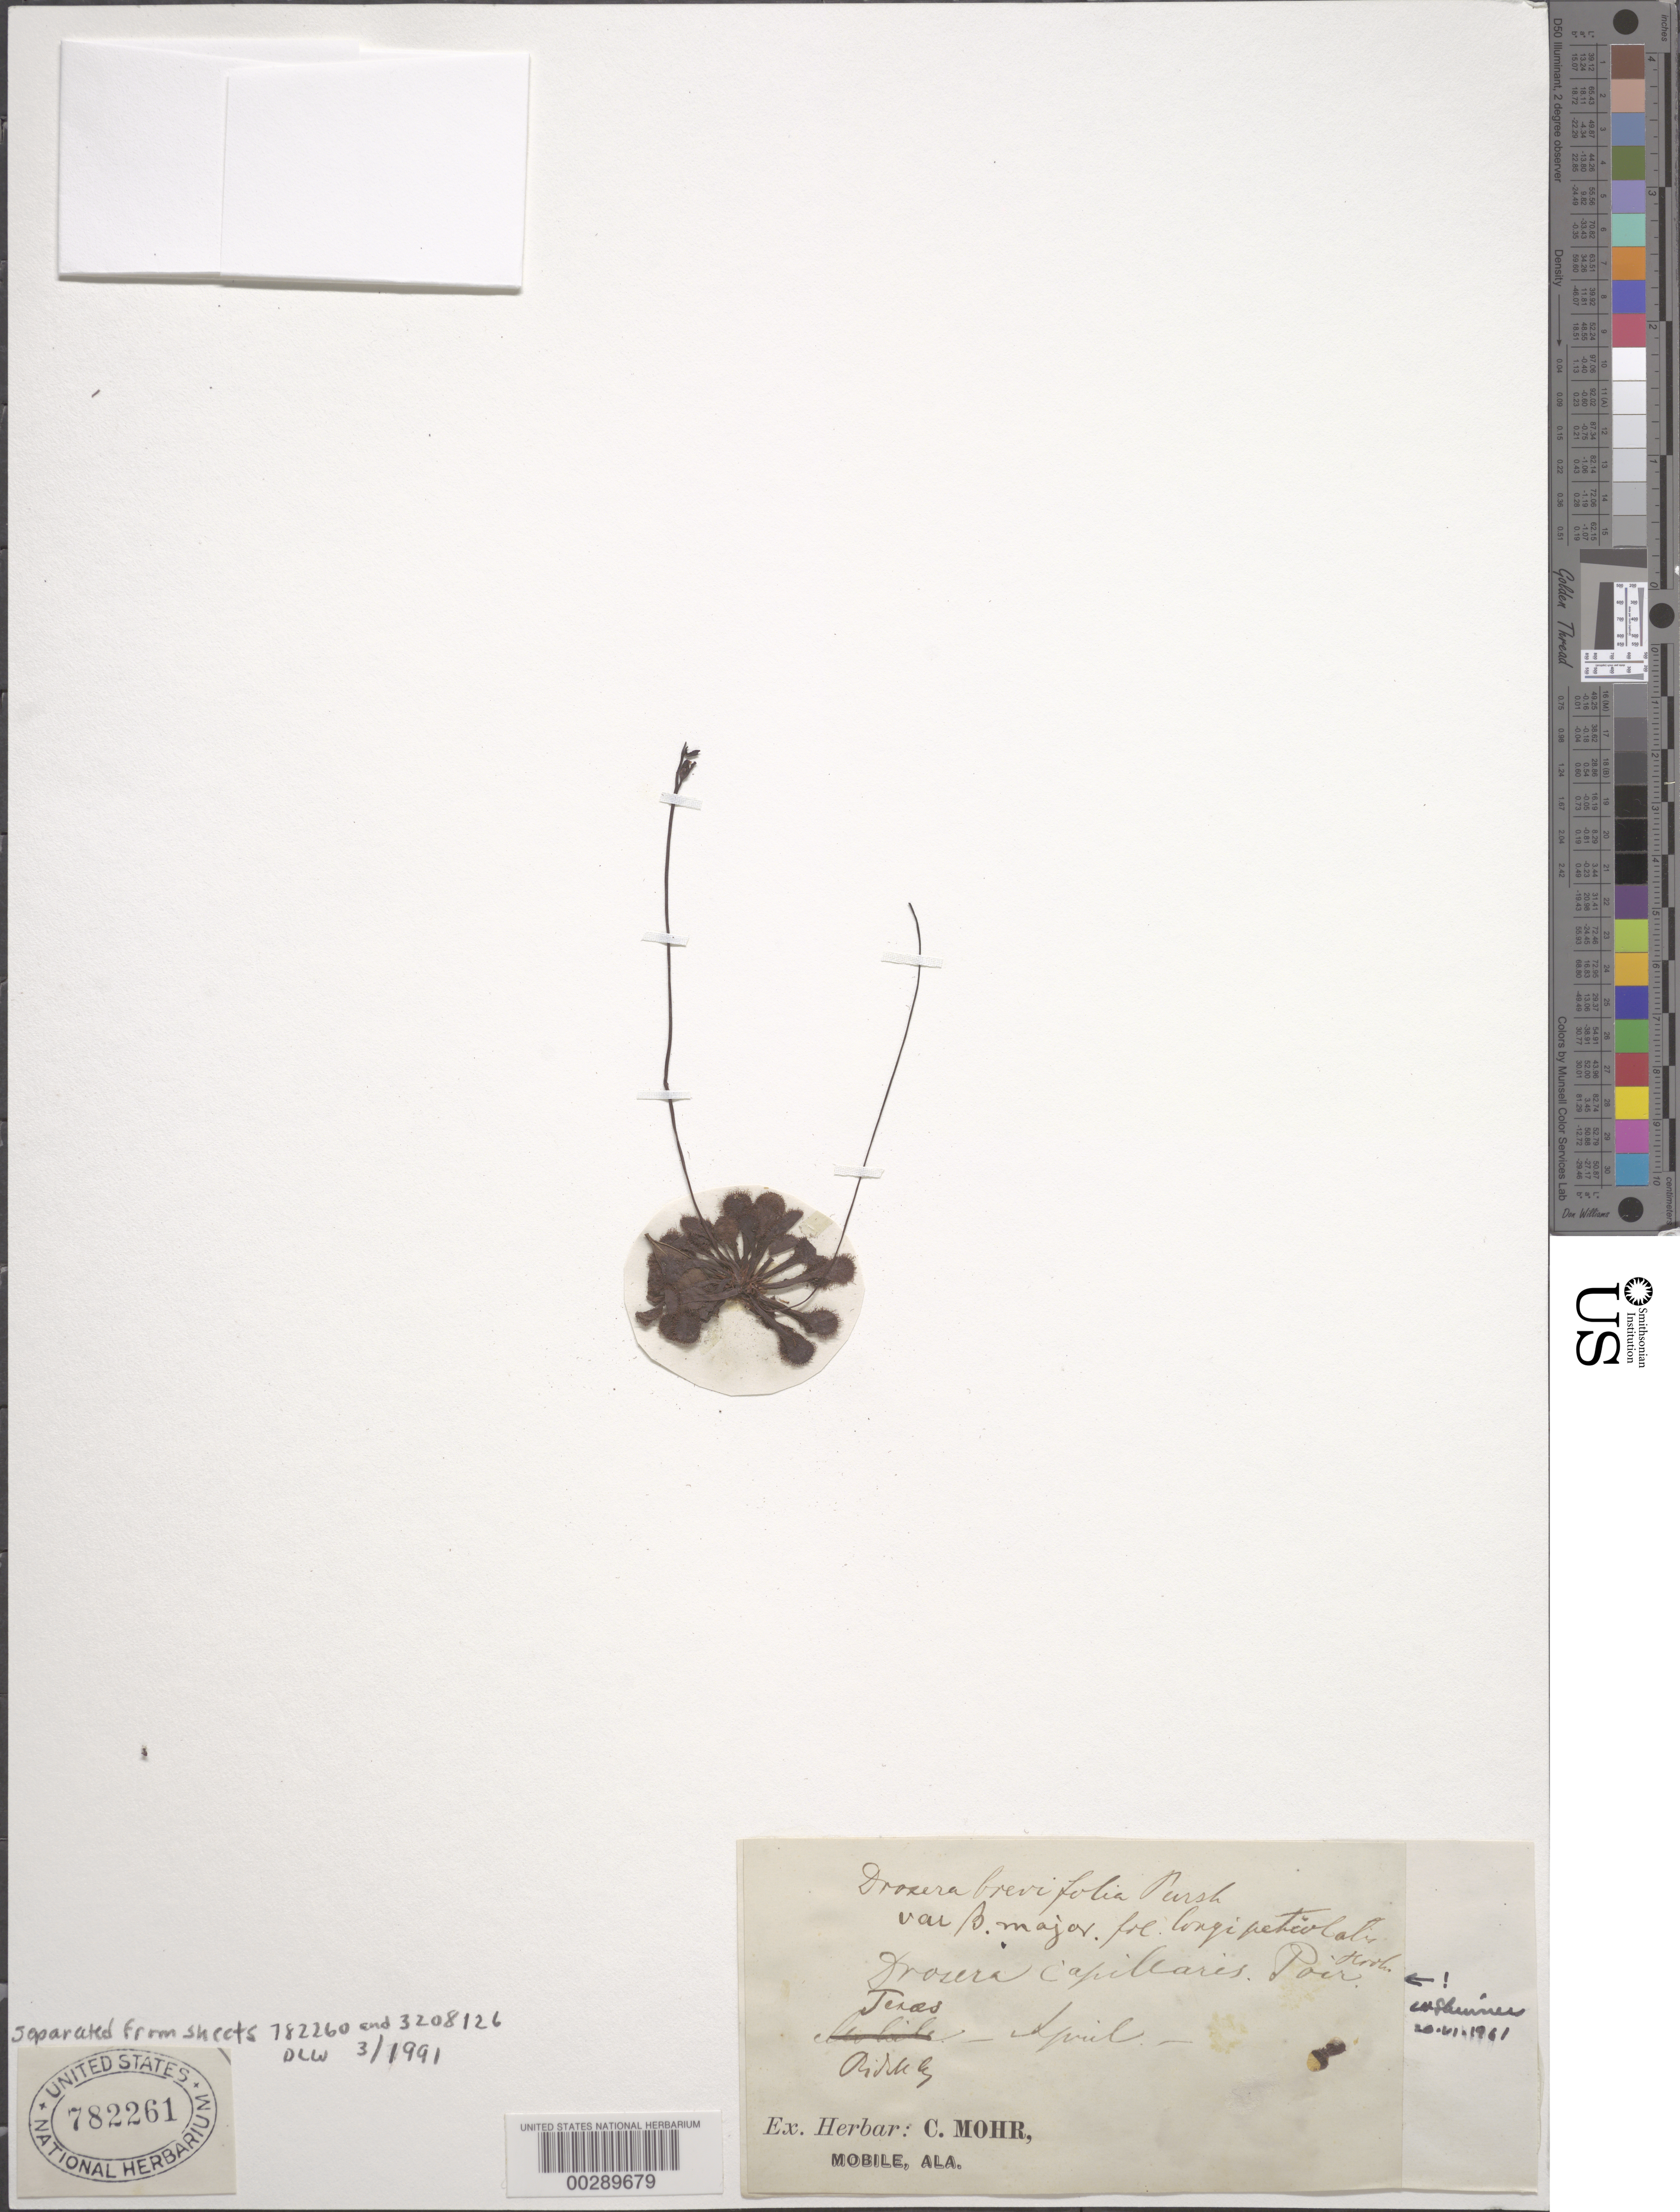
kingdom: Plantae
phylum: Tracheophyta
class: Magnoliopsida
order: Caryophyllales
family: Droseraceae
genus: Drosera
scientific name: Drosera capillaris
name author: Poir.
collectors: ex herb. C. Mohr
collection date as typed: Apr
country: United States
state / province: Texas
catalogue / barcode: US 782261